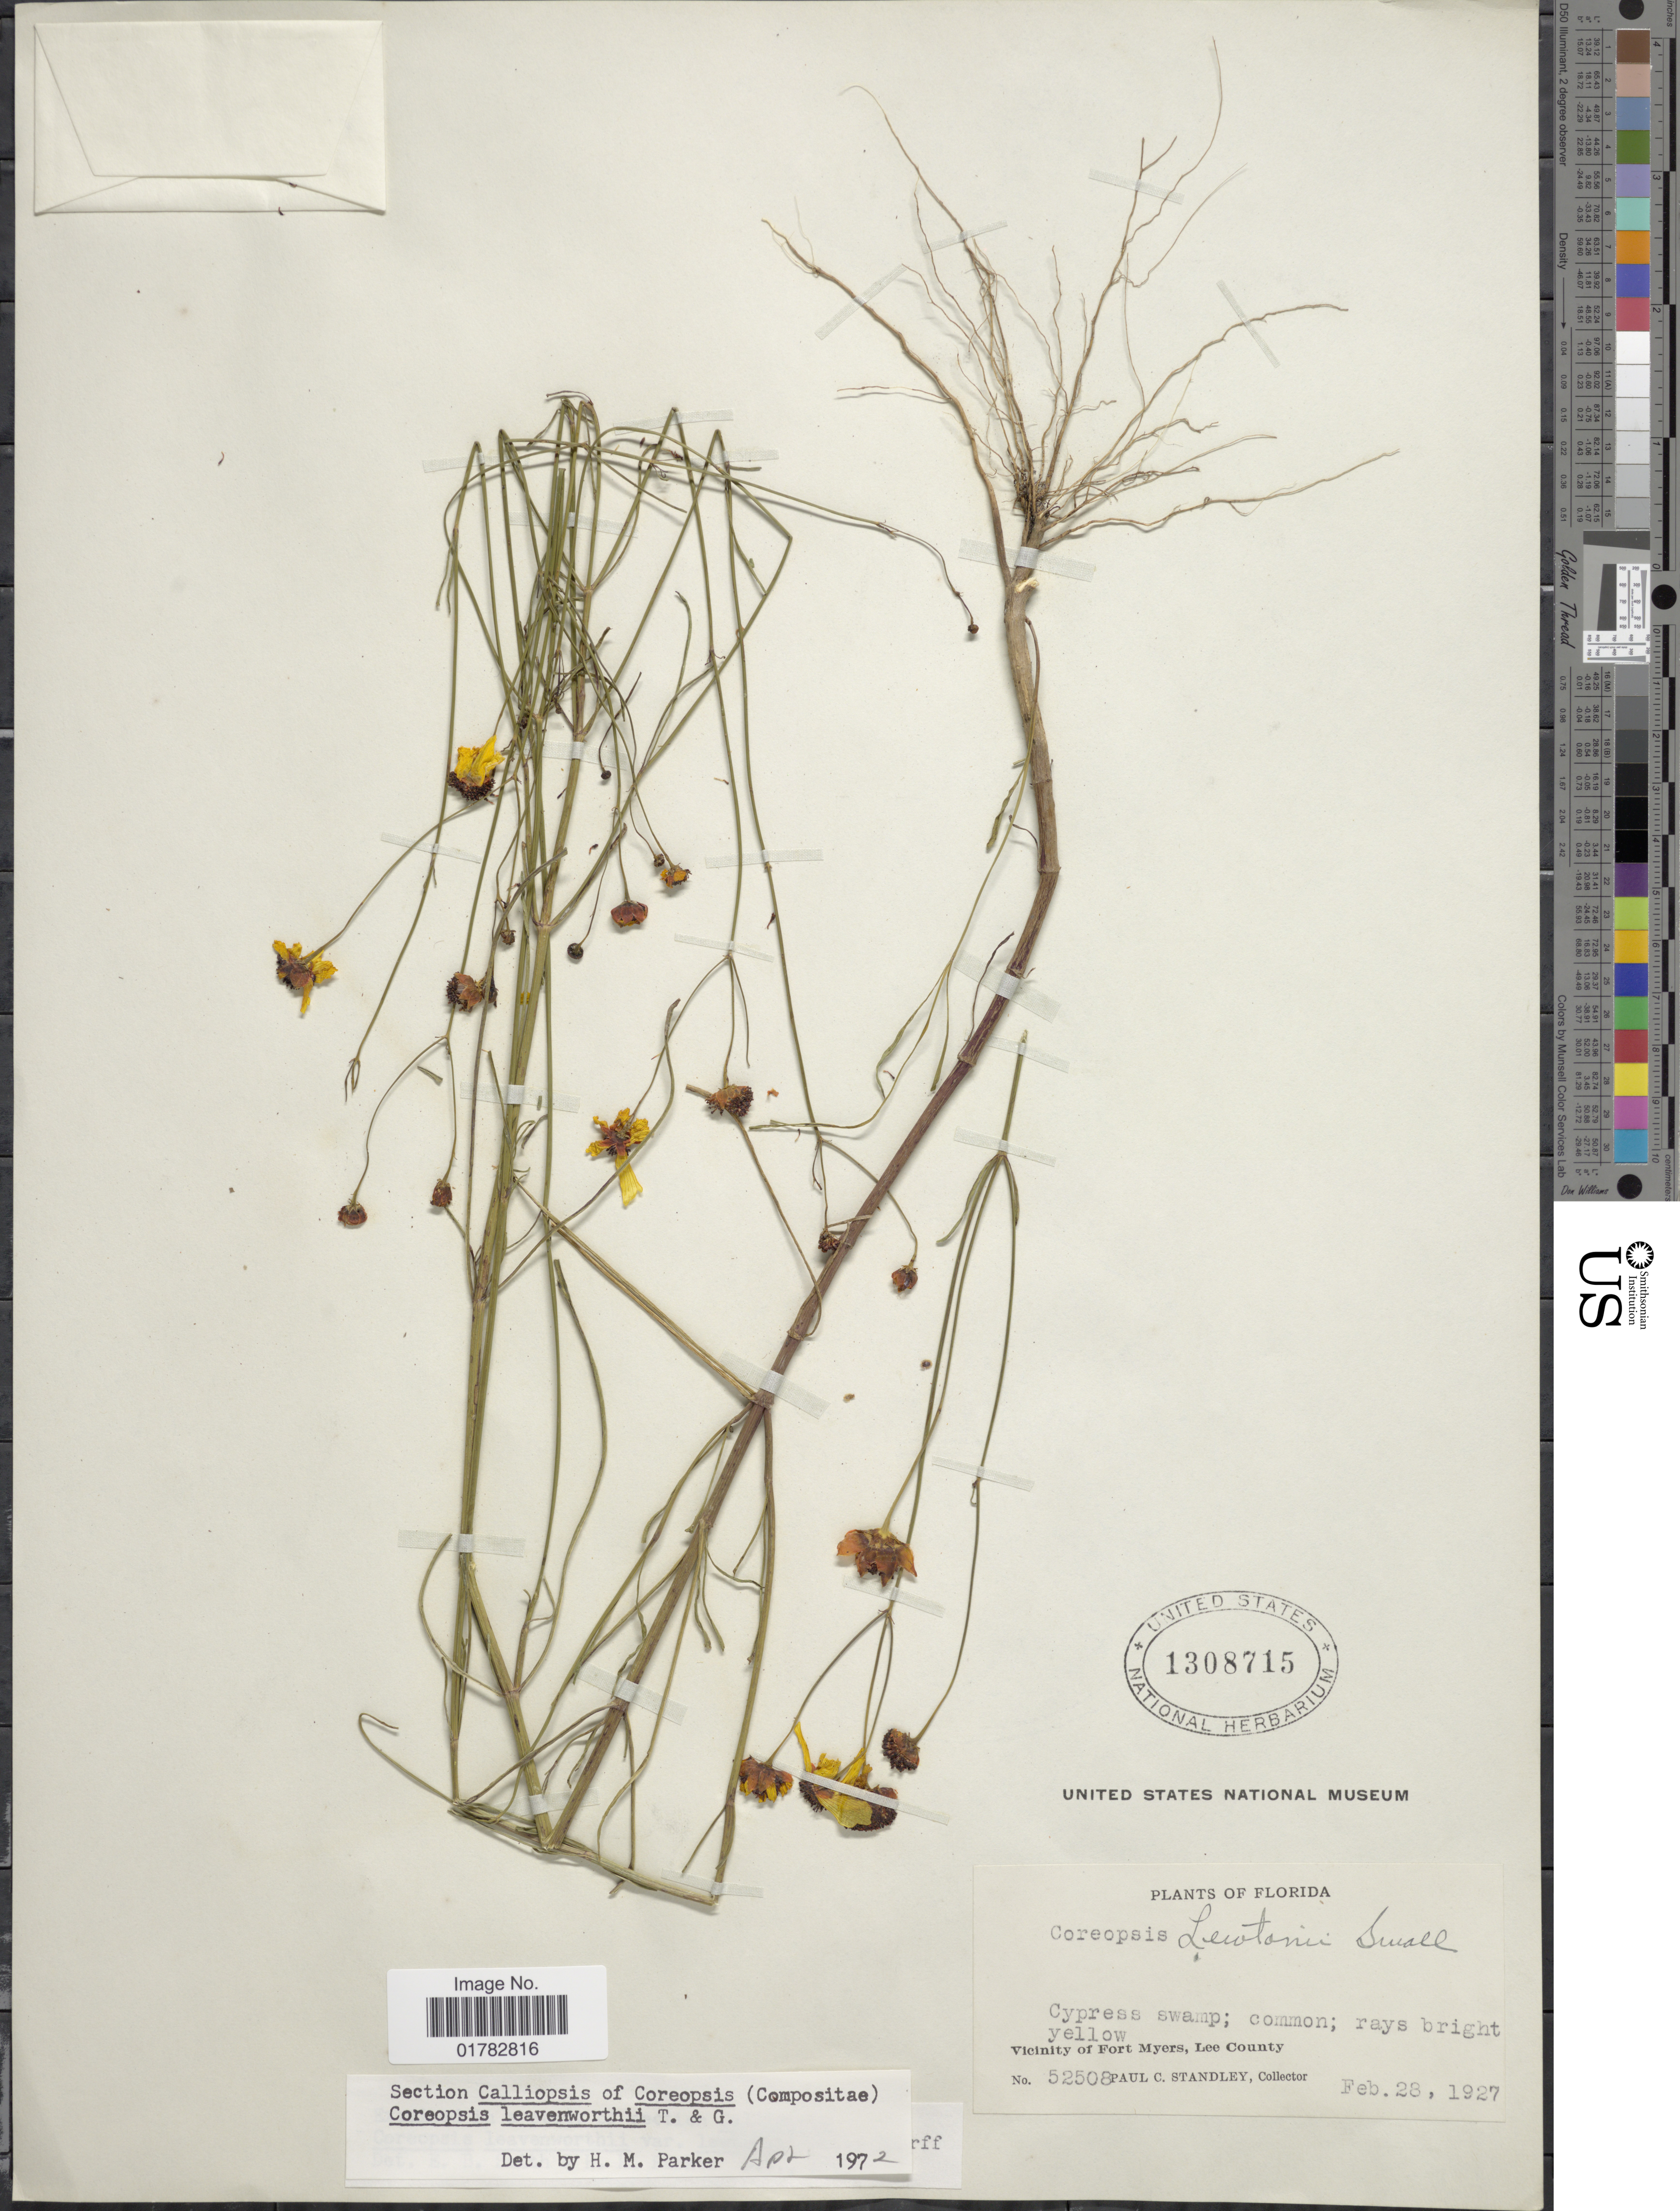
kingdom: Plantae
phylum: Tracheophyta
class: Magnoliopsida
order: Asterales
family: Asteraceae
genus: Coreopsis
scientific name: Coreopsis leavenworthii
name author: Torr. & A. Gray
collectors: P. C. Standley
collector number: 52508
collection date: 1927-02-28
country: United States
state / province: Florida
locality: Cypress swamp, vicinity of Fort Myers, Lee County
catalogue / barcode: US 1308715